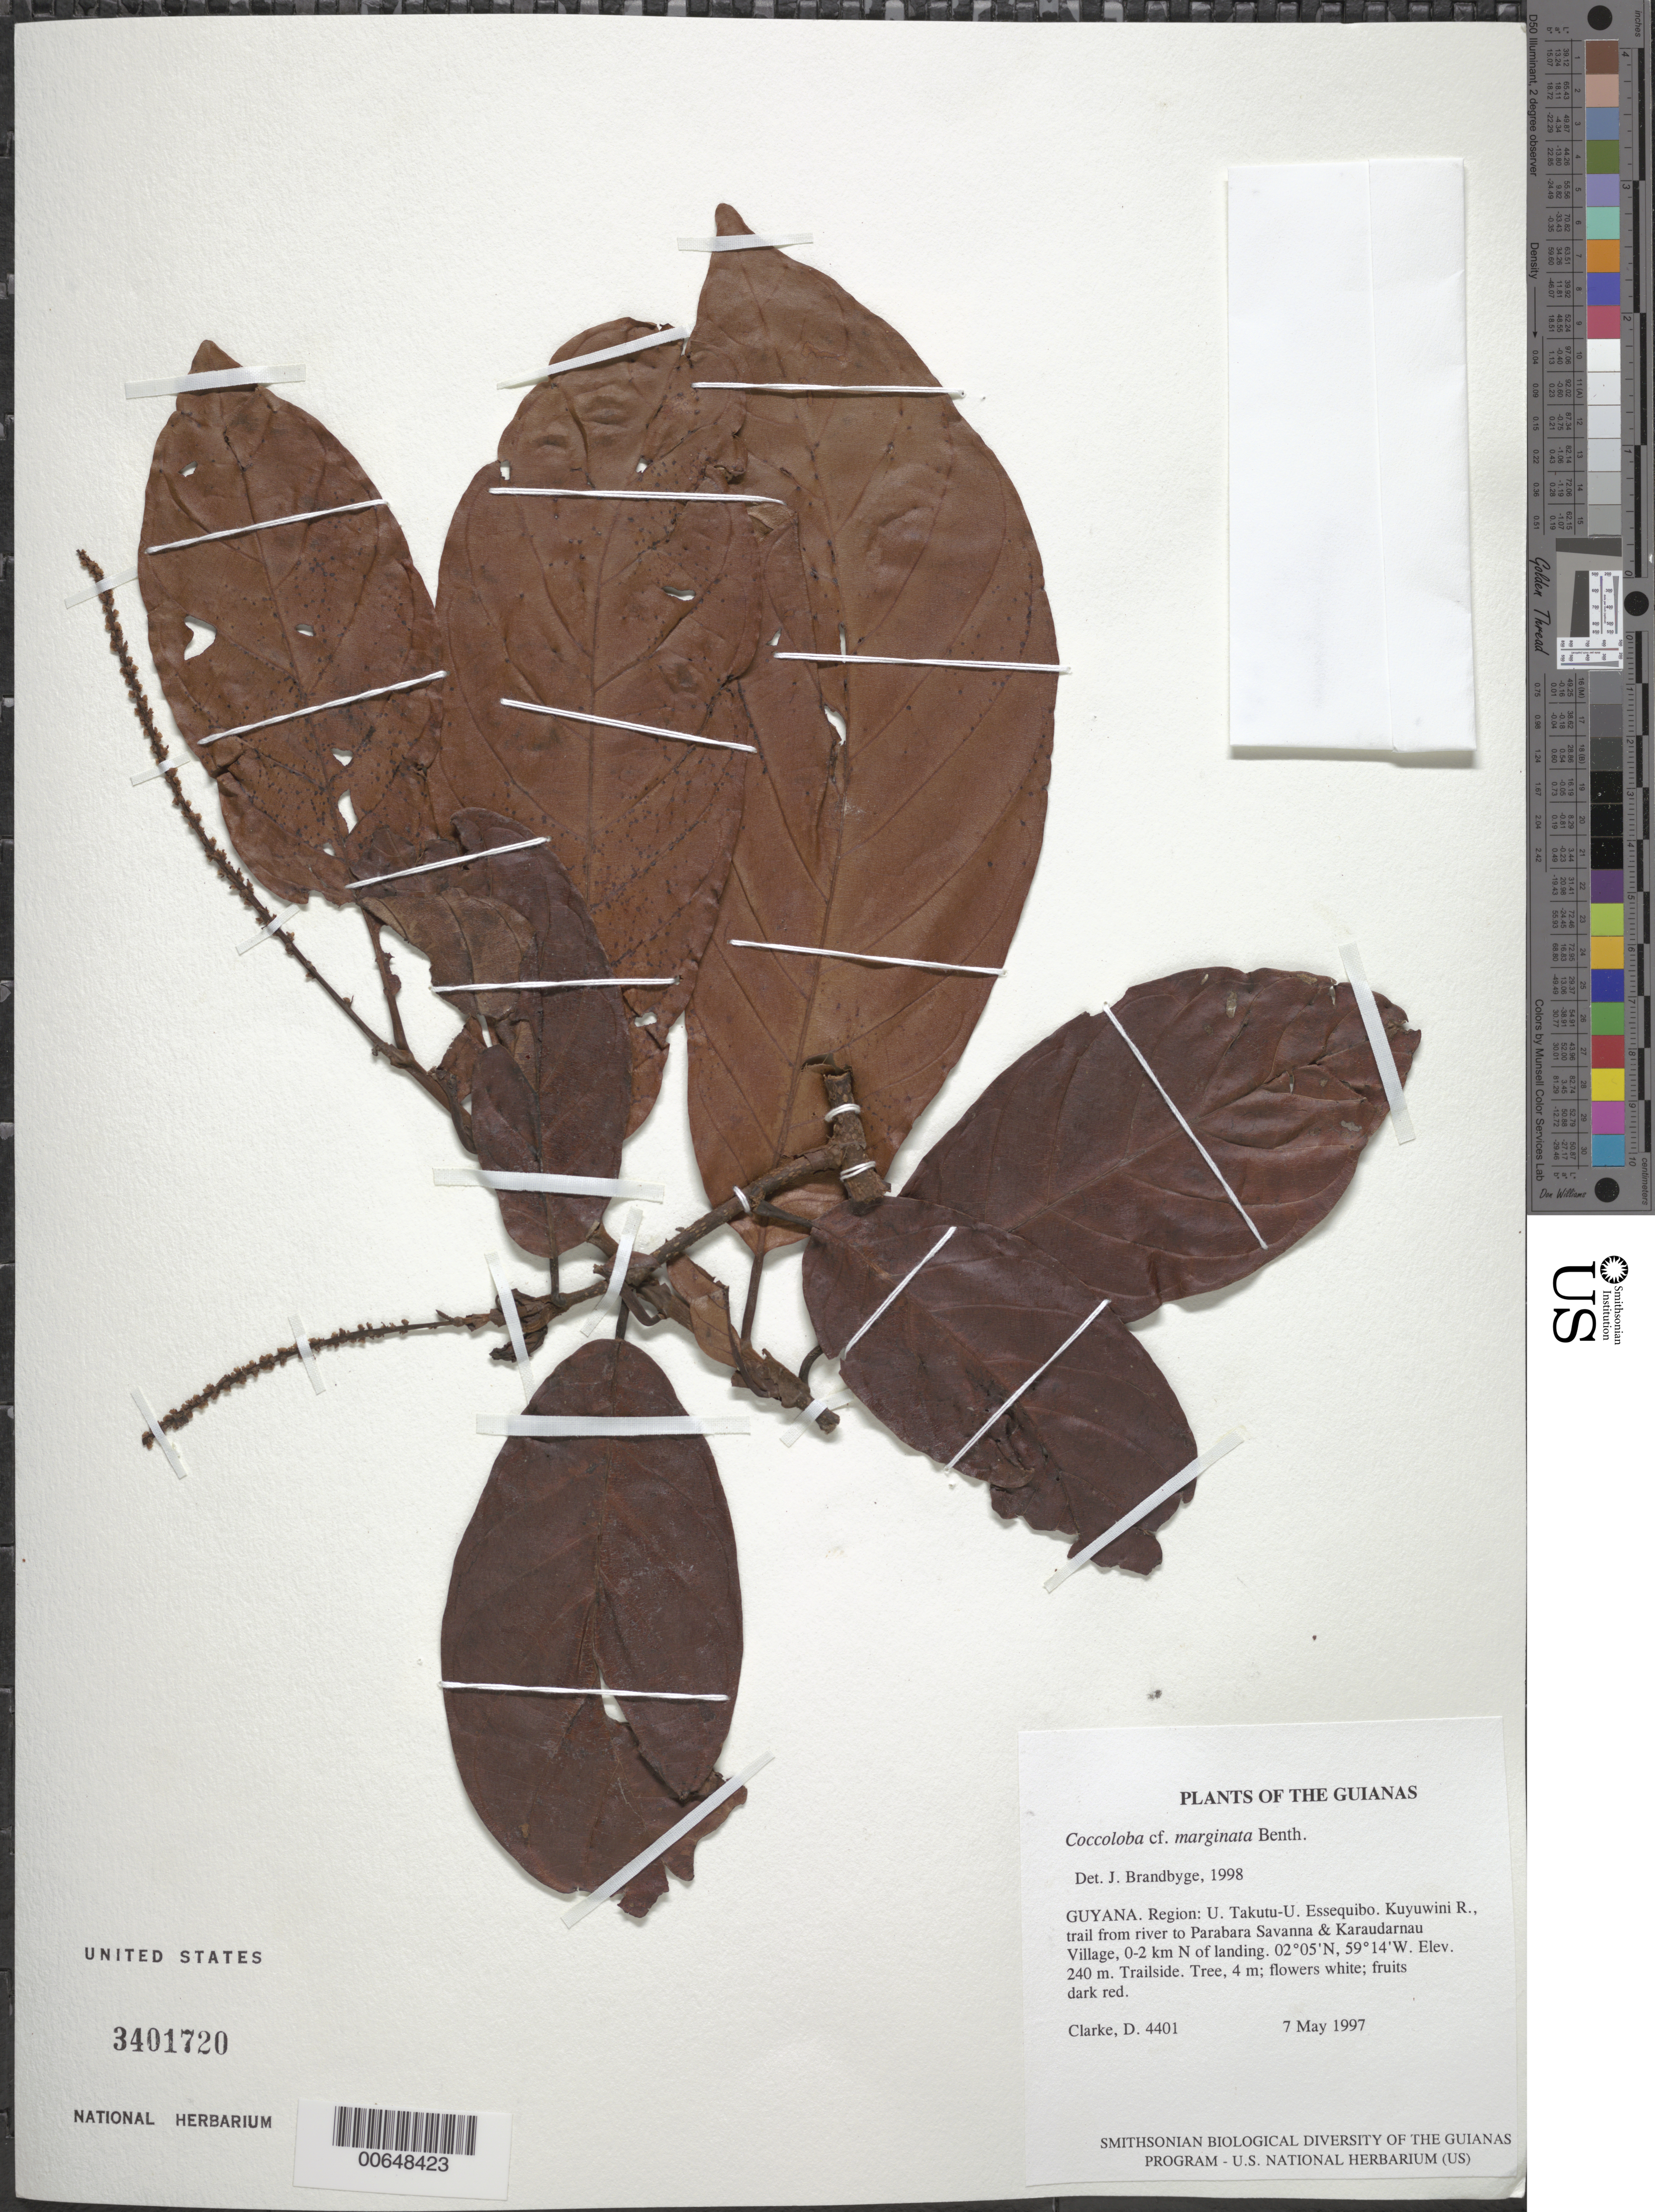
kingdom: Plantae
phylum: Tracheophyta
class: Magnoliopsida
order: Caryophyllales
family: Polygonaceae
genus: Coccoloba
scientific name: Coccoloba marginata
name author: Benth.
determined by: Brandbyge, J.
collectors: H. D. Clarke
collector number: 4401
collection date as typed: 7 May 1997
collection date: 1997-05-07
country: Guyana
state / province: U. Takutu-U. Essequibo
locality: Kuyuwini R., trail from river to Parabara Savanna & Karaudarnau Village, 0-2 km N of landing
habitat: Trailside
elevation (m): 240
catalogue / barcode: US 3401720